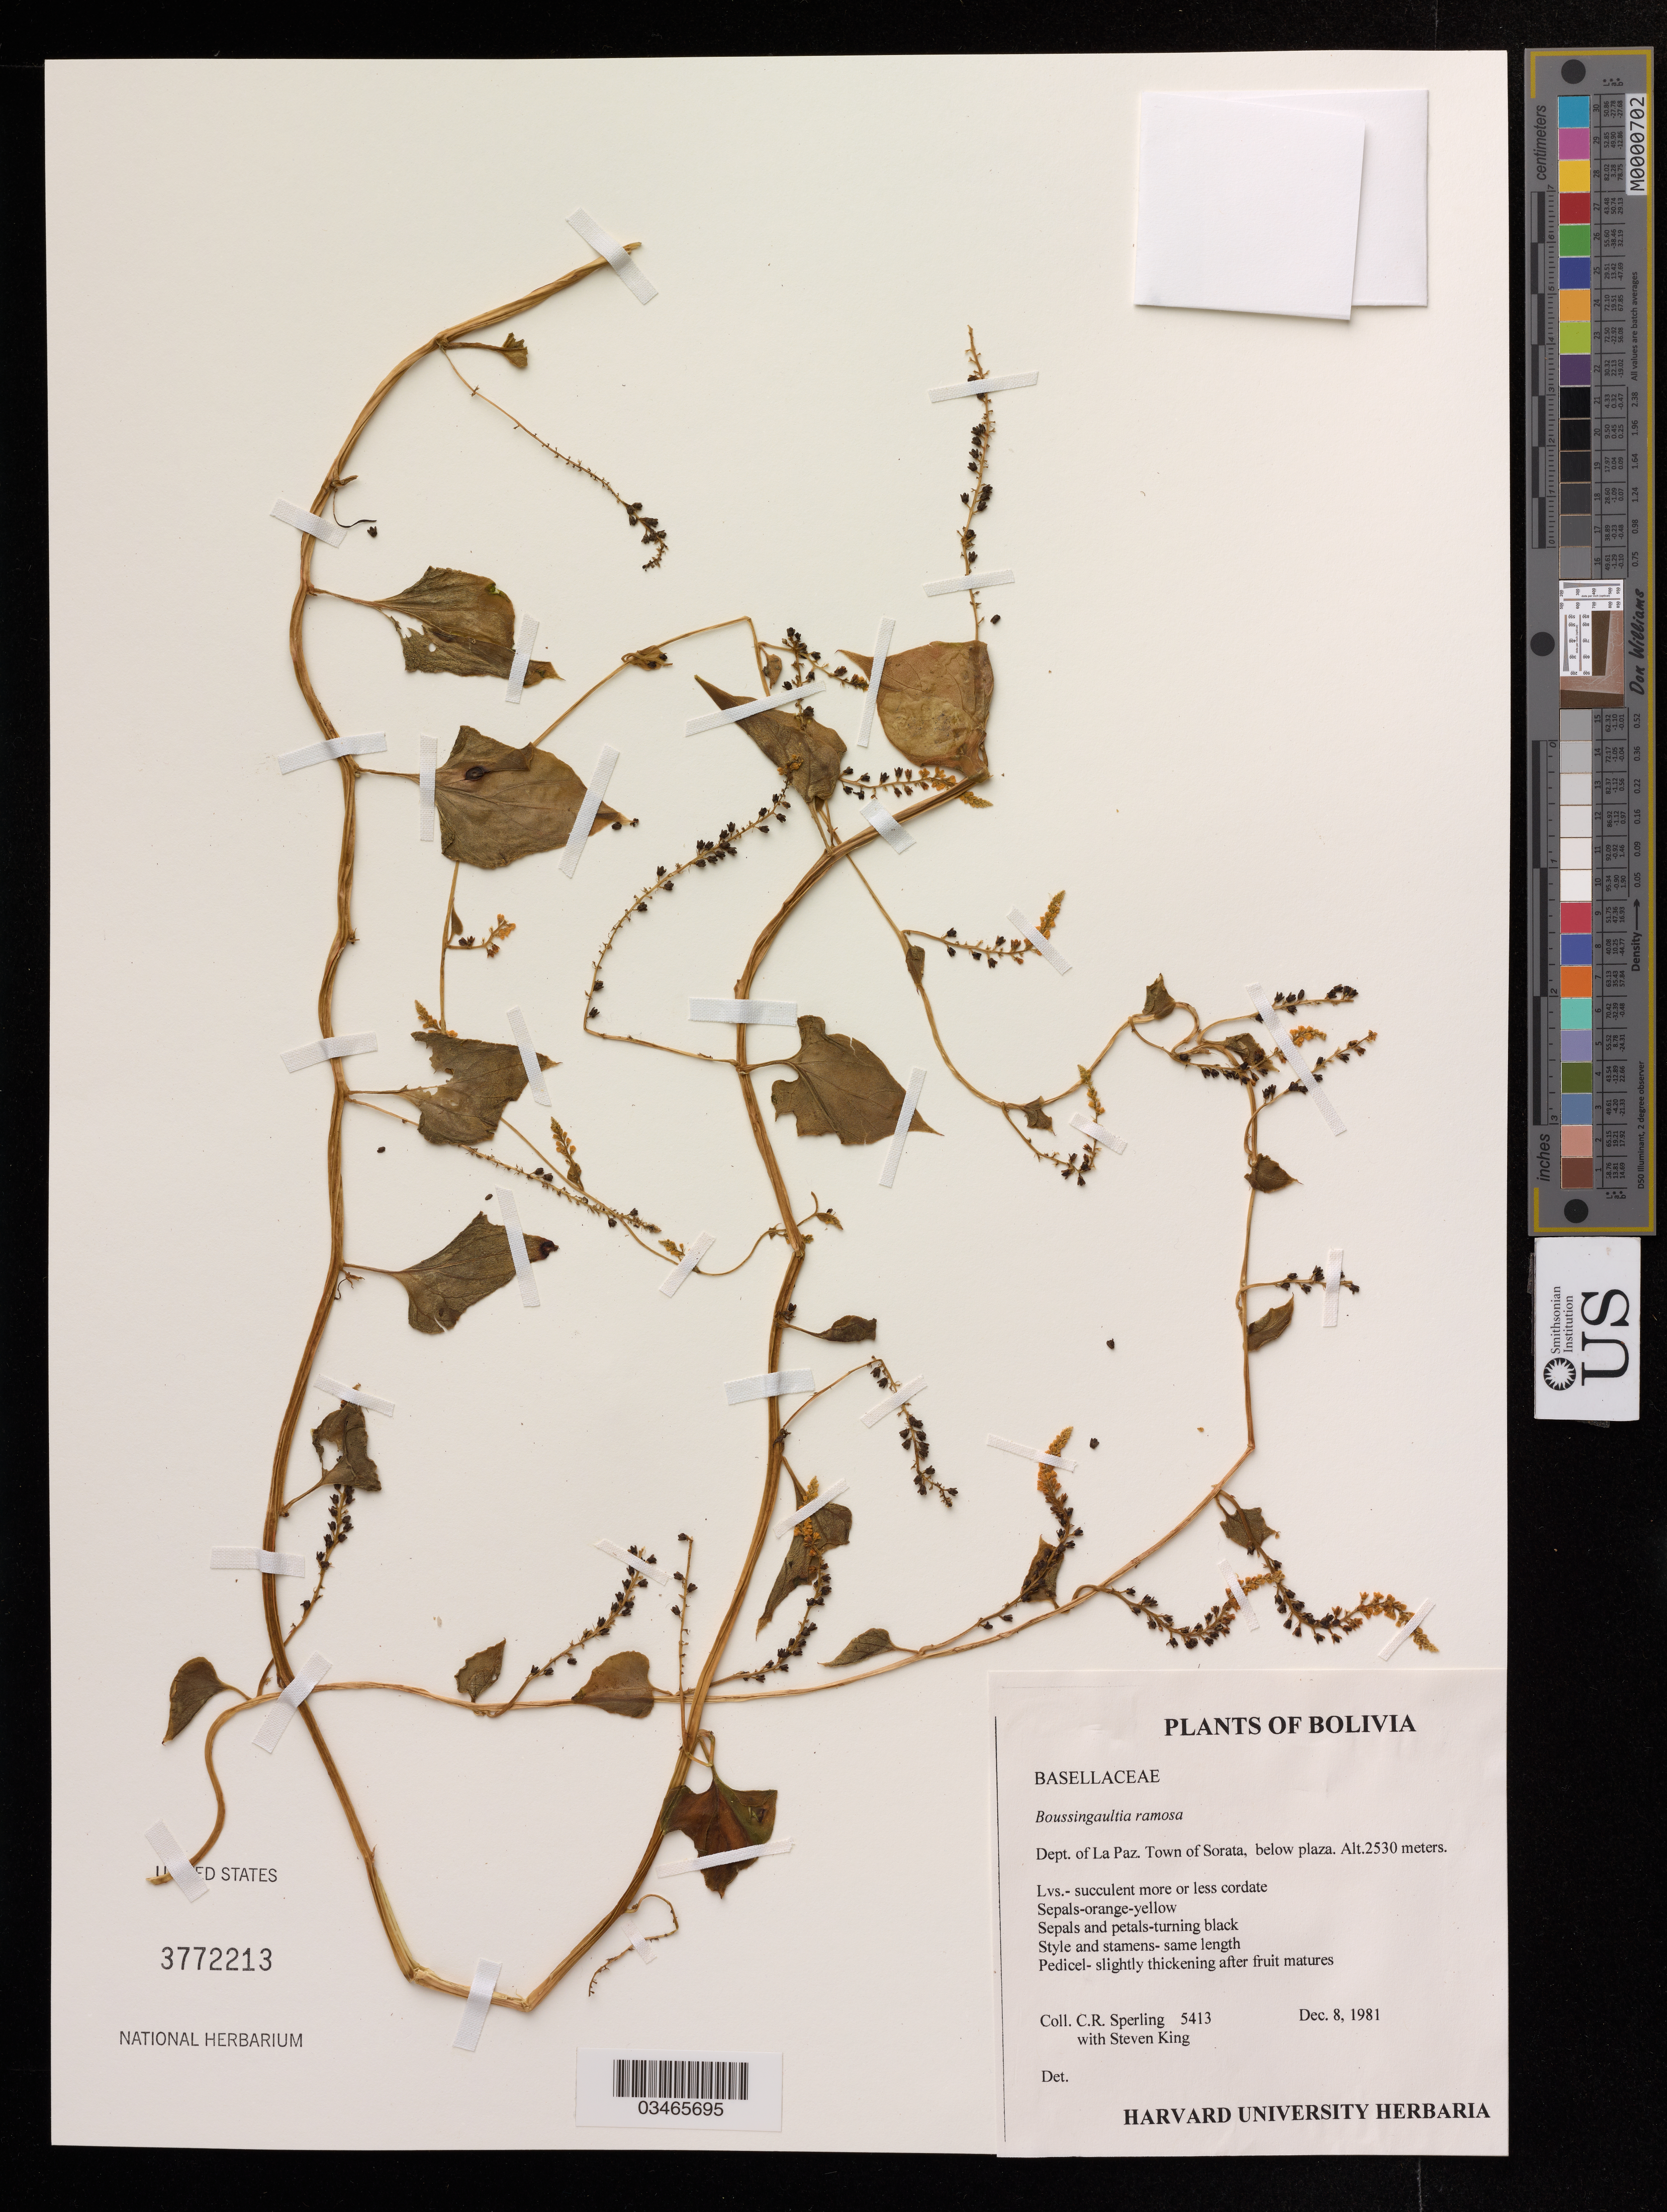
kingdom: Plantae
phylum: Tracheophyta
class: Magnoliopsida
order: Caryophyllales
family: Basellaceae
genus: Boussingaultia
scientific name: Boussingaultia ramosa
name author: (Moq.) Hemsl.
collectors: C. R. Sperling & S. King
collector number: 5413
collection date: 1981-12-08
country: Bolivia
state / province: La Paz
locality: Town of Sorata, below plaza.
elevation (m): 2530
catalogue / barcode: US 3772213